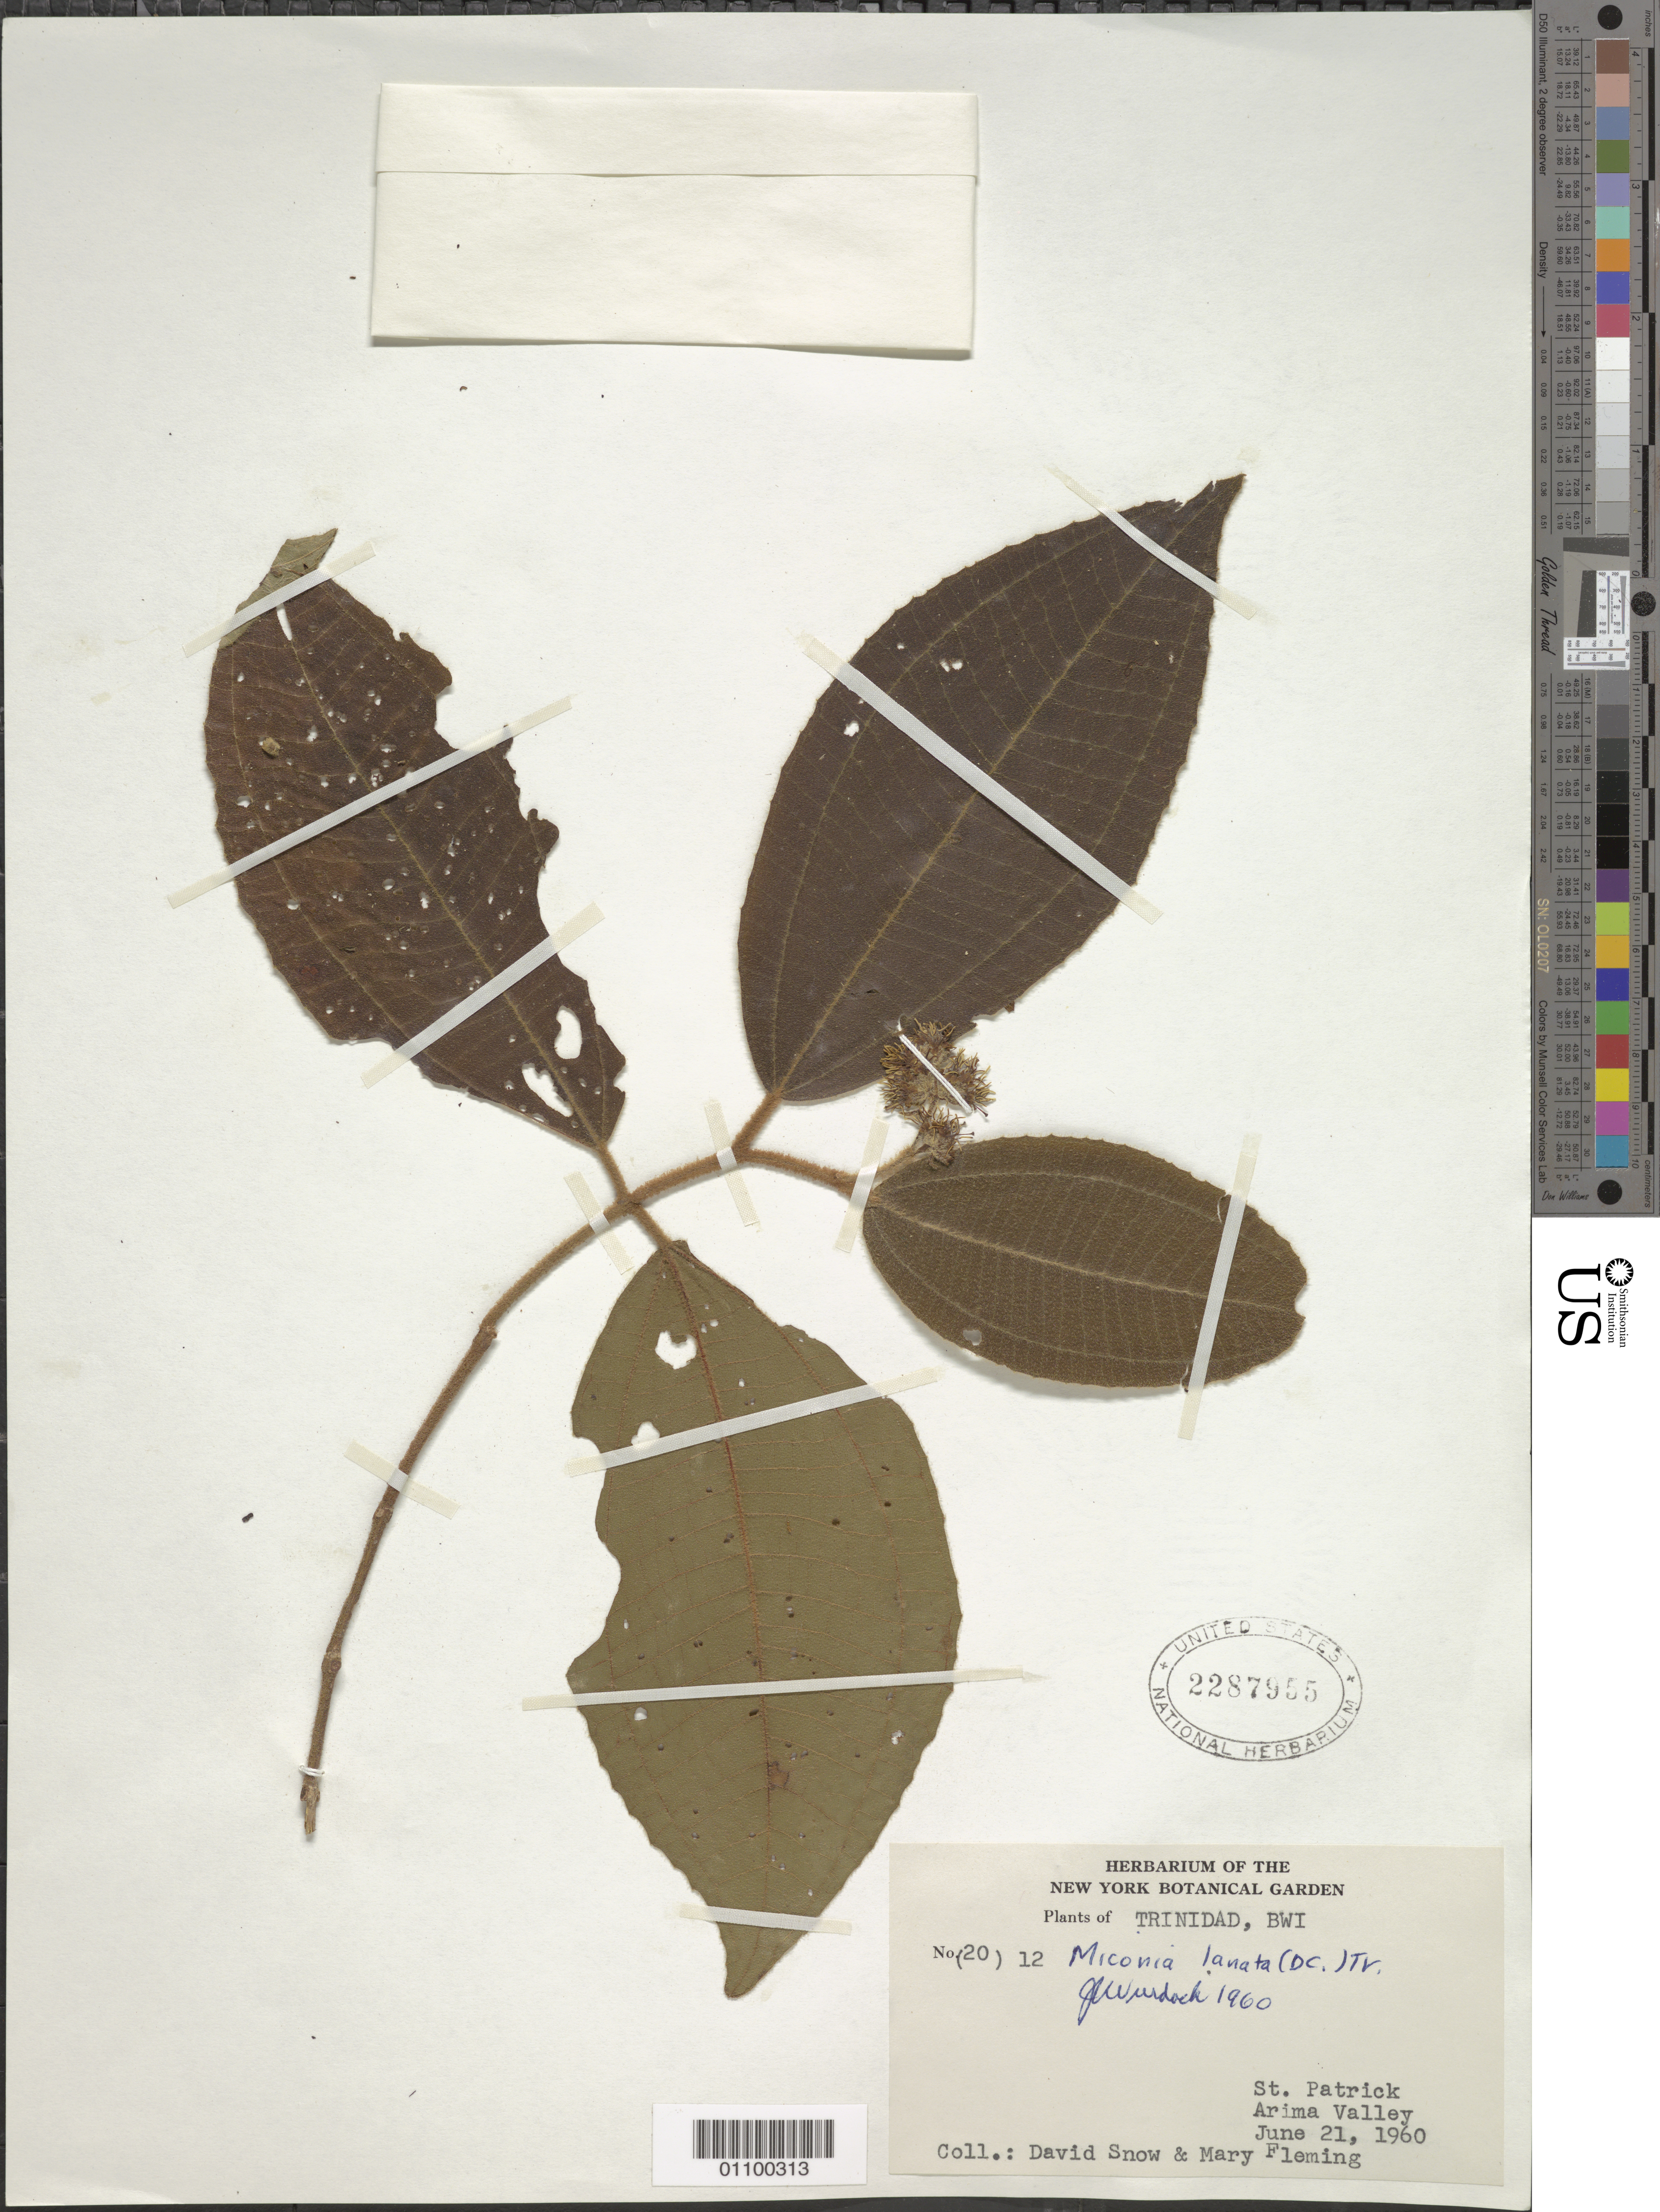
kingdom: Plantae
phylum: Tracheophyta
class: Magnoliopsida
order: Myrtales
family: Melastomataceae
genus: Miconia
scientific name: Miconia lanata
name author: (DC.) Triana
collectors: D. Snow & M. Fleming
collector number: (20) 12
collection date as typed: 21 Jun 1960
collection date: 1960-06-21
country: Trinidad and Tobago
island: Trinidad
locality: St. Patrick, Arima Valley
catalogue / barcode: US 2287955